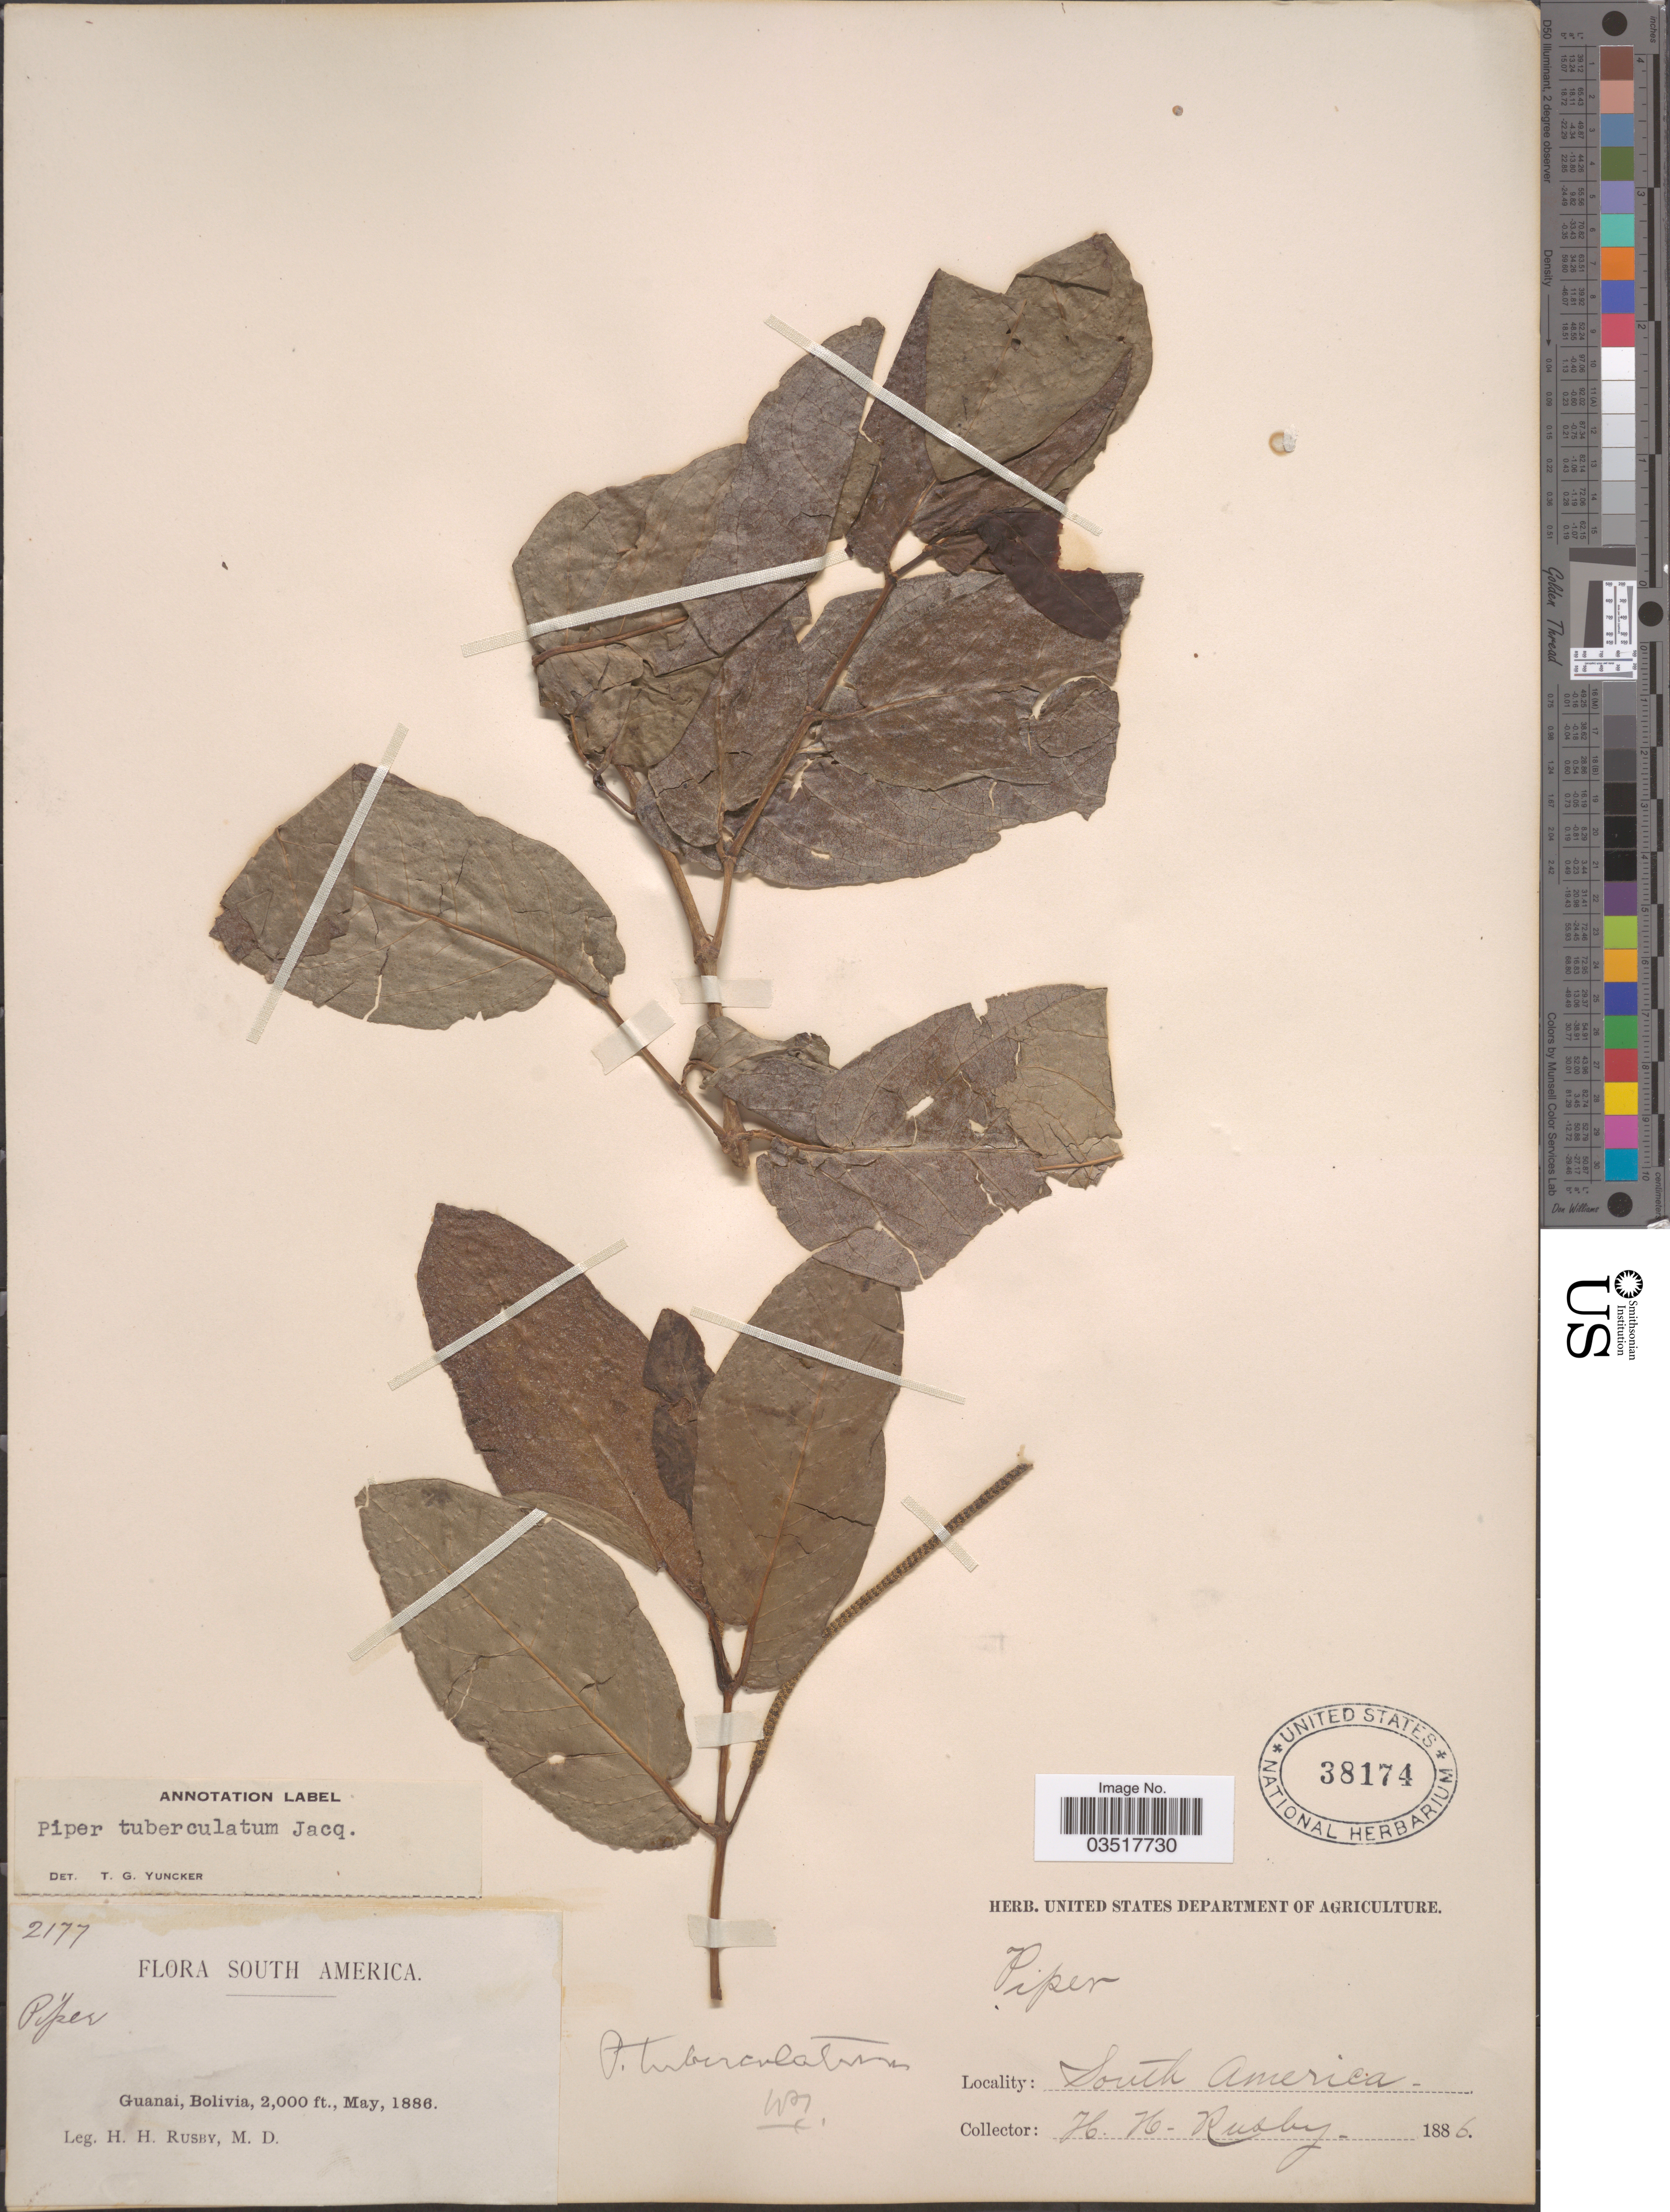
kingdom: Plantae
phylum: Tracheophyta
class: Magnoliopsida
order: Piperales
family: Piperaceae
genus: Piper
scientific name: Piper tuberculatum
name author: Jacq.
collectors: H. H. Rusby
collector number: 2177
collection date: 1886-05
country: Bolivia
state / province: La Páz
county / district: Larecaja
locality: Guanay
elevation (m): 610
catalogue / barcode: US 38174